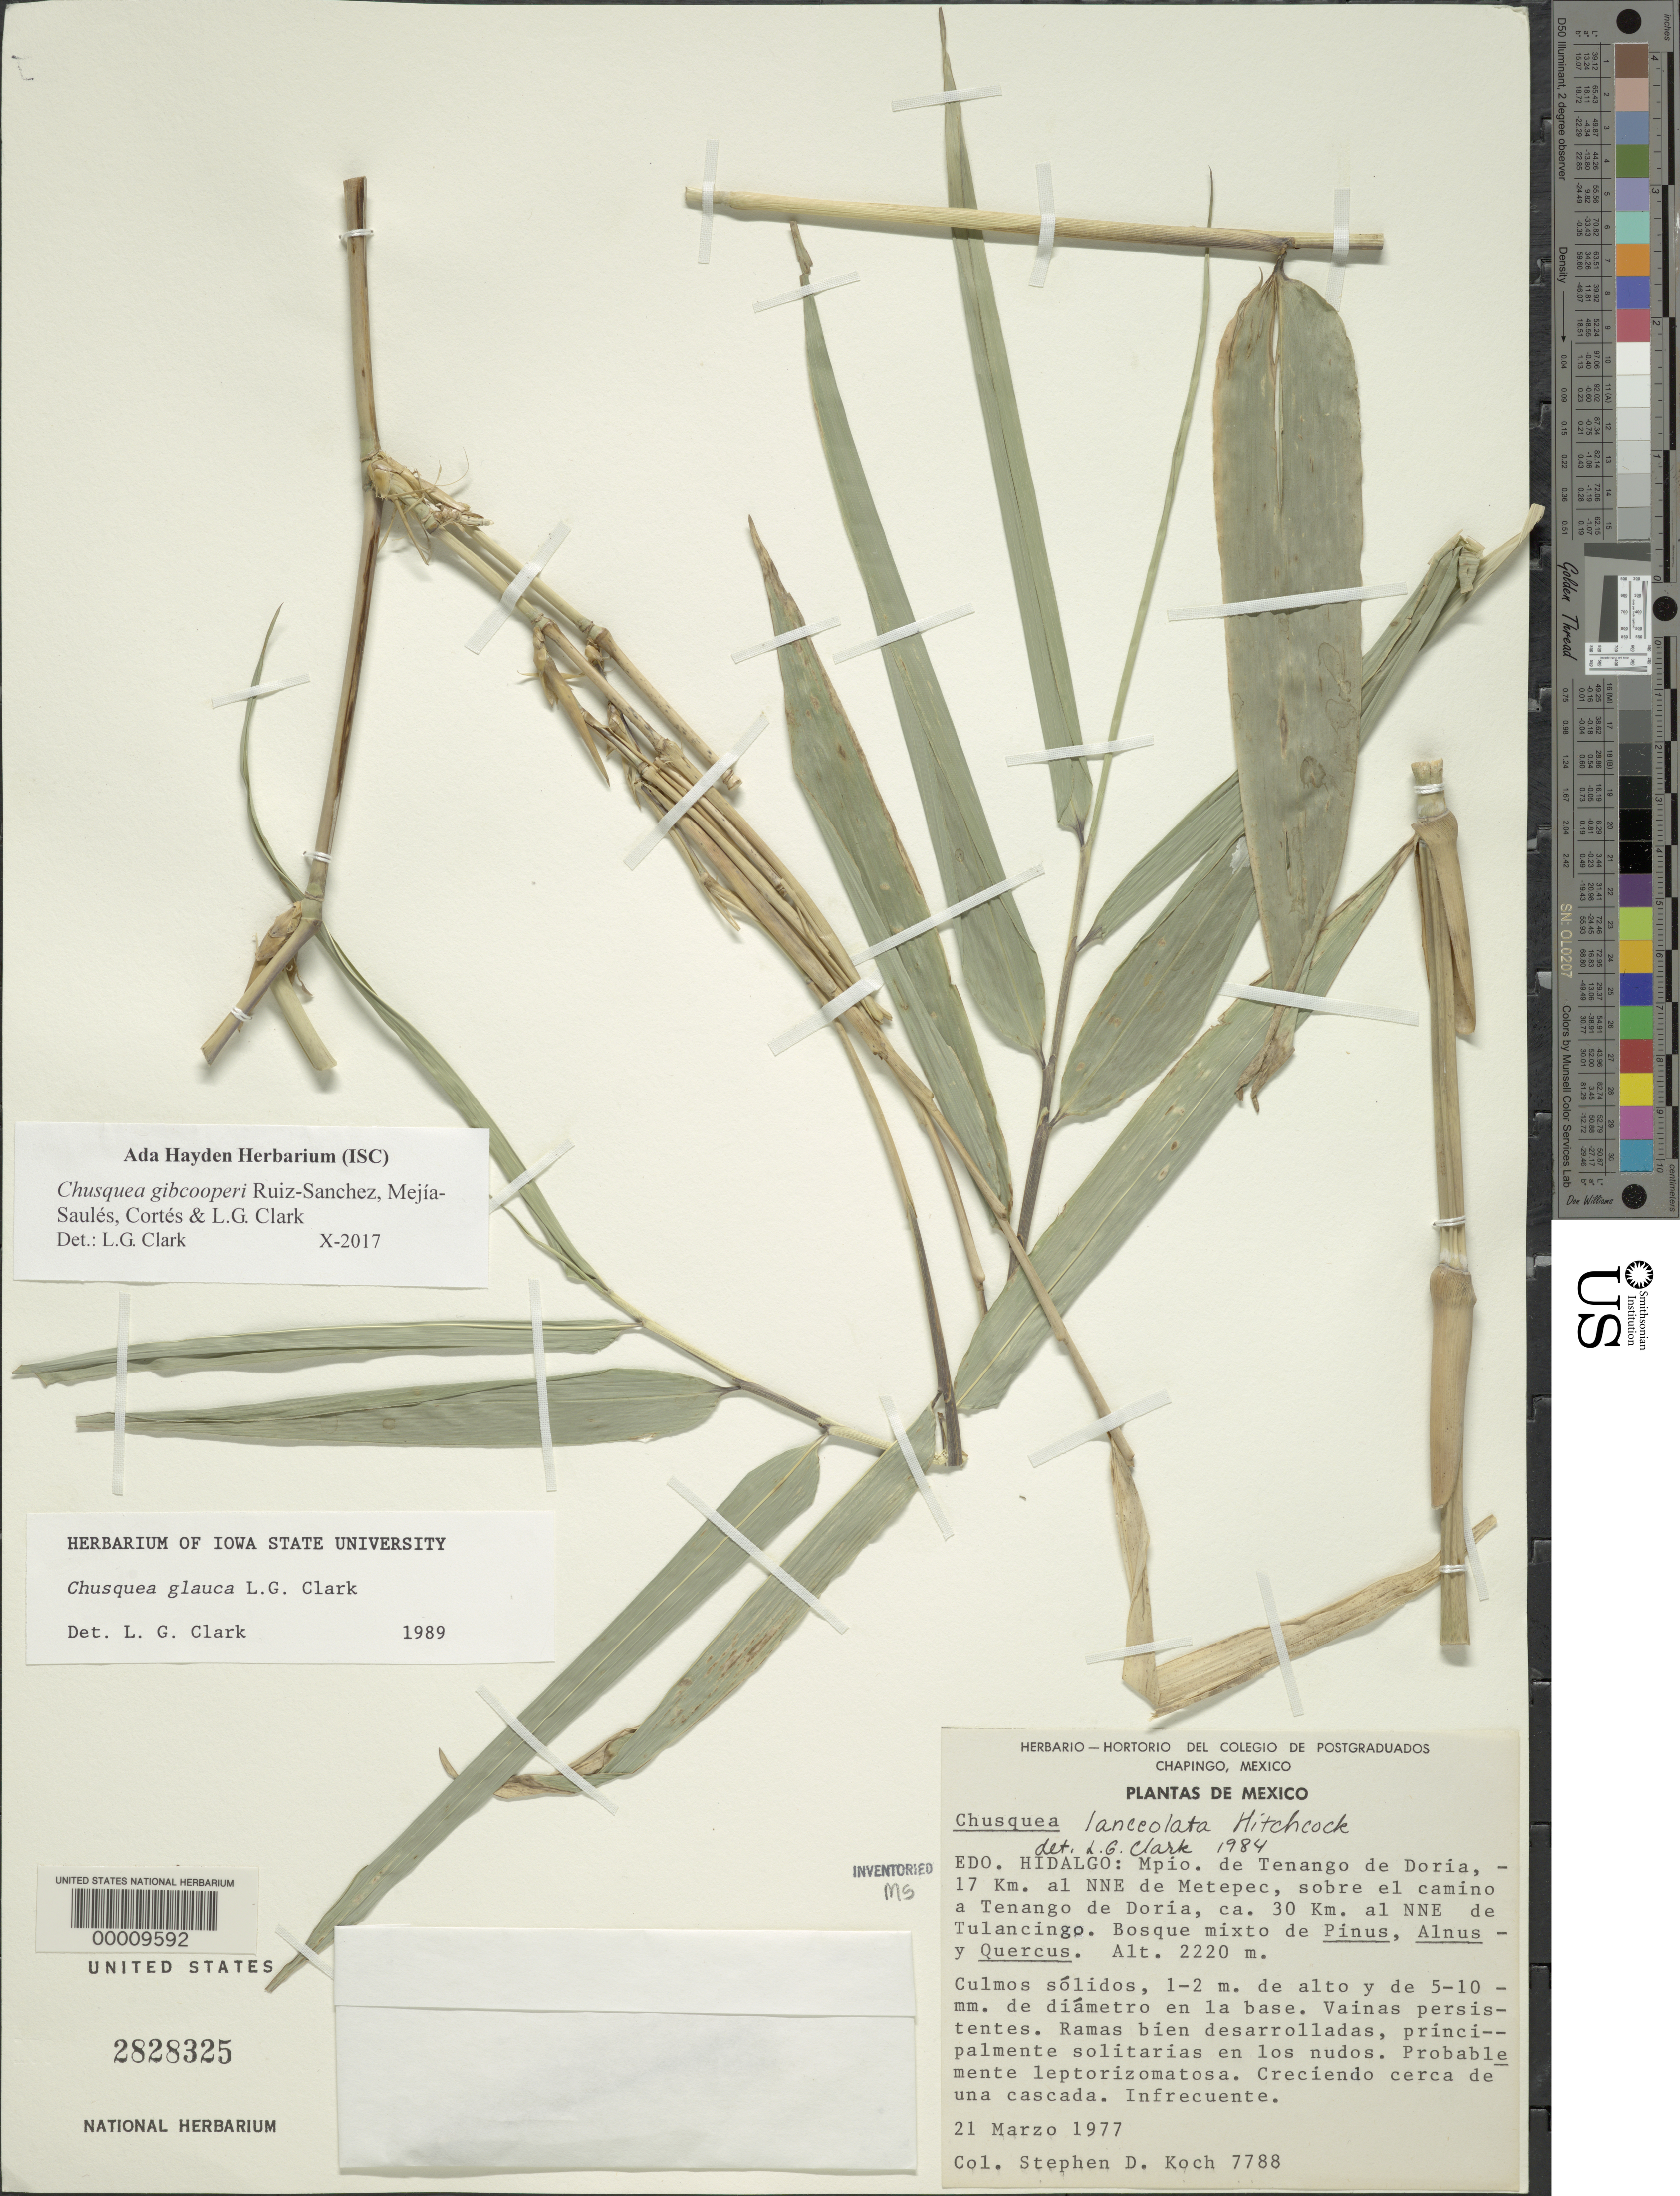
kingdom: Plantae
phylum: Tracheophyta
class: Liliopsida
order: Poales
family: Poaceae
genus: Chusquea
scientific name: Chusquea gibcooperi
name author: Ruíz-Sanchez et al.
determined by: Clark, Lynn G., (ISC), Iowa State University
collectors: S. D. Koch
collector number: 7788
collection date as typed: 21 Mar 1977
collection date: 1977-03-21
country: Mexico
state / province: Hidalgo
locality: Tenango de Dori, Metepec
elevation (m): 2220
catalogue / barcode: US 2828325